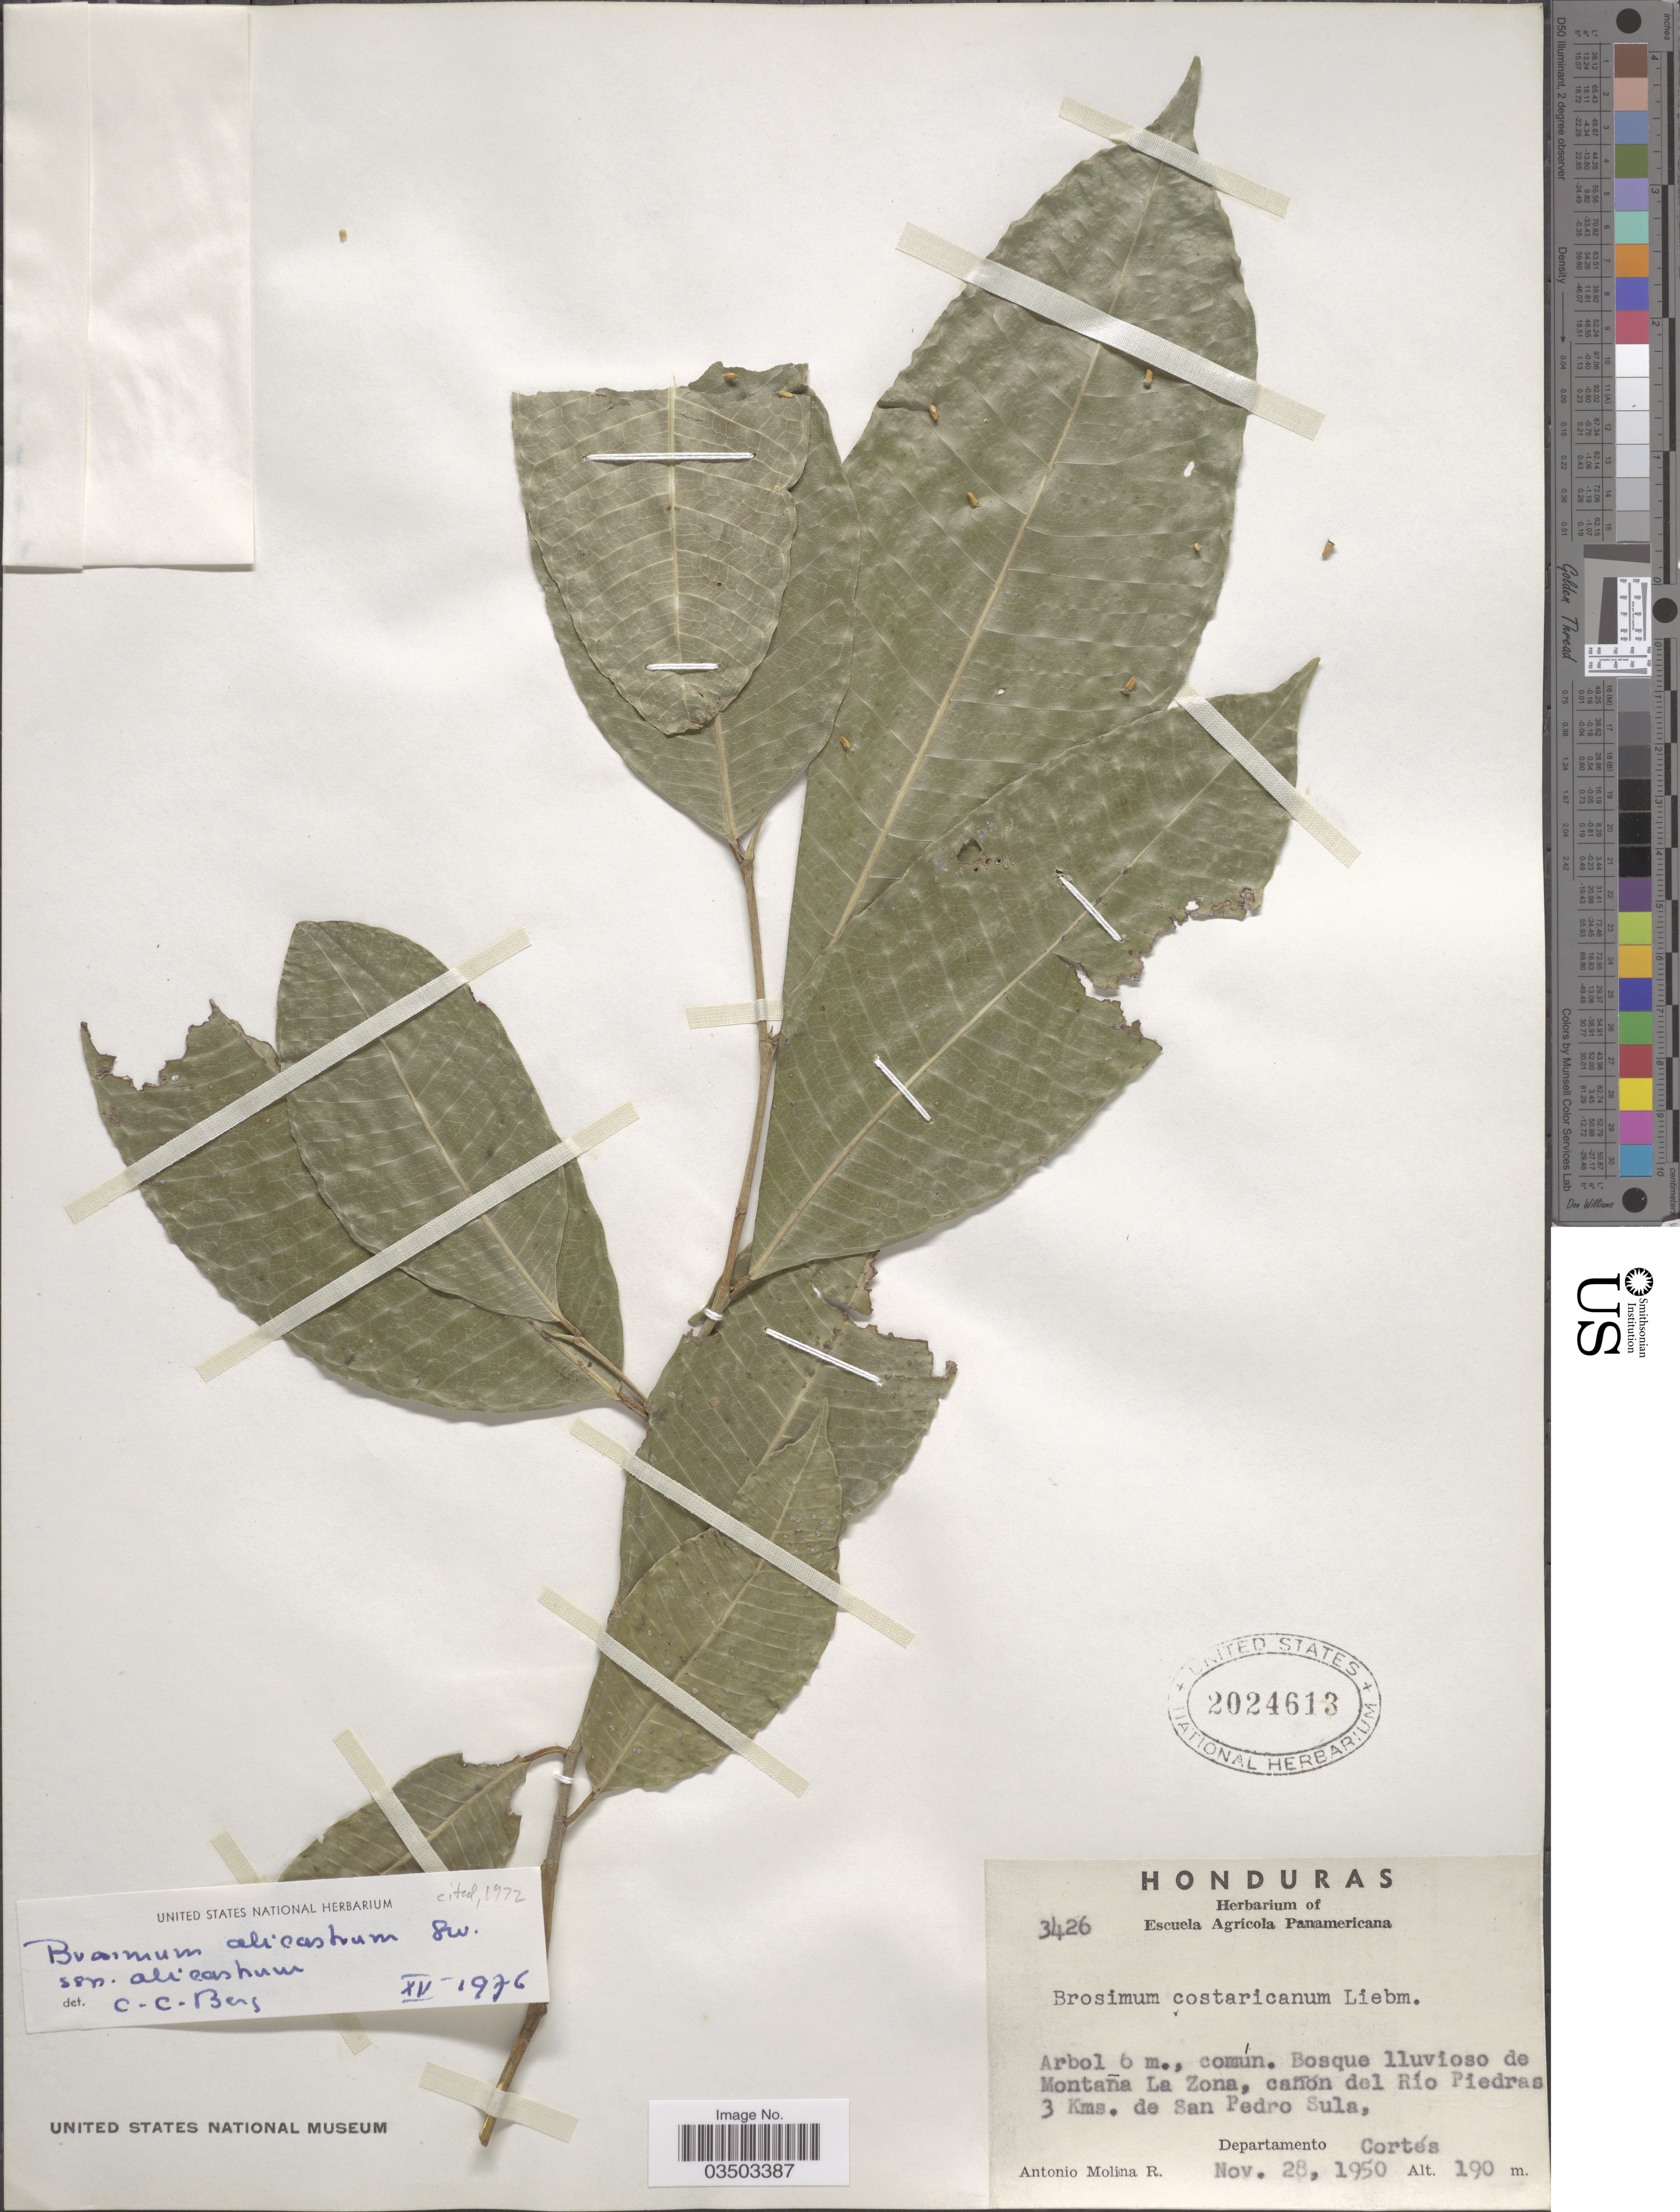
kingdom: Plantae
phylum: Tracheophyta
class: Magnoliopsida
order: Rosales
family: Moraceae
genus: Brosimum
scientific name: Brosimum alicastrum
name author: Sw.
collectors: A. Molina R.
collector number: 3426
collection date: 1950-11-28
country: Honduras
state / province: Cortes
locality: Bosque lluvioso de Montana La Zona, cañon del Río Piedras 3 Kms. de San Pedro Sula, Departamento Cortés.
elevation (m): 190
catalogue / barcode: US 2024613